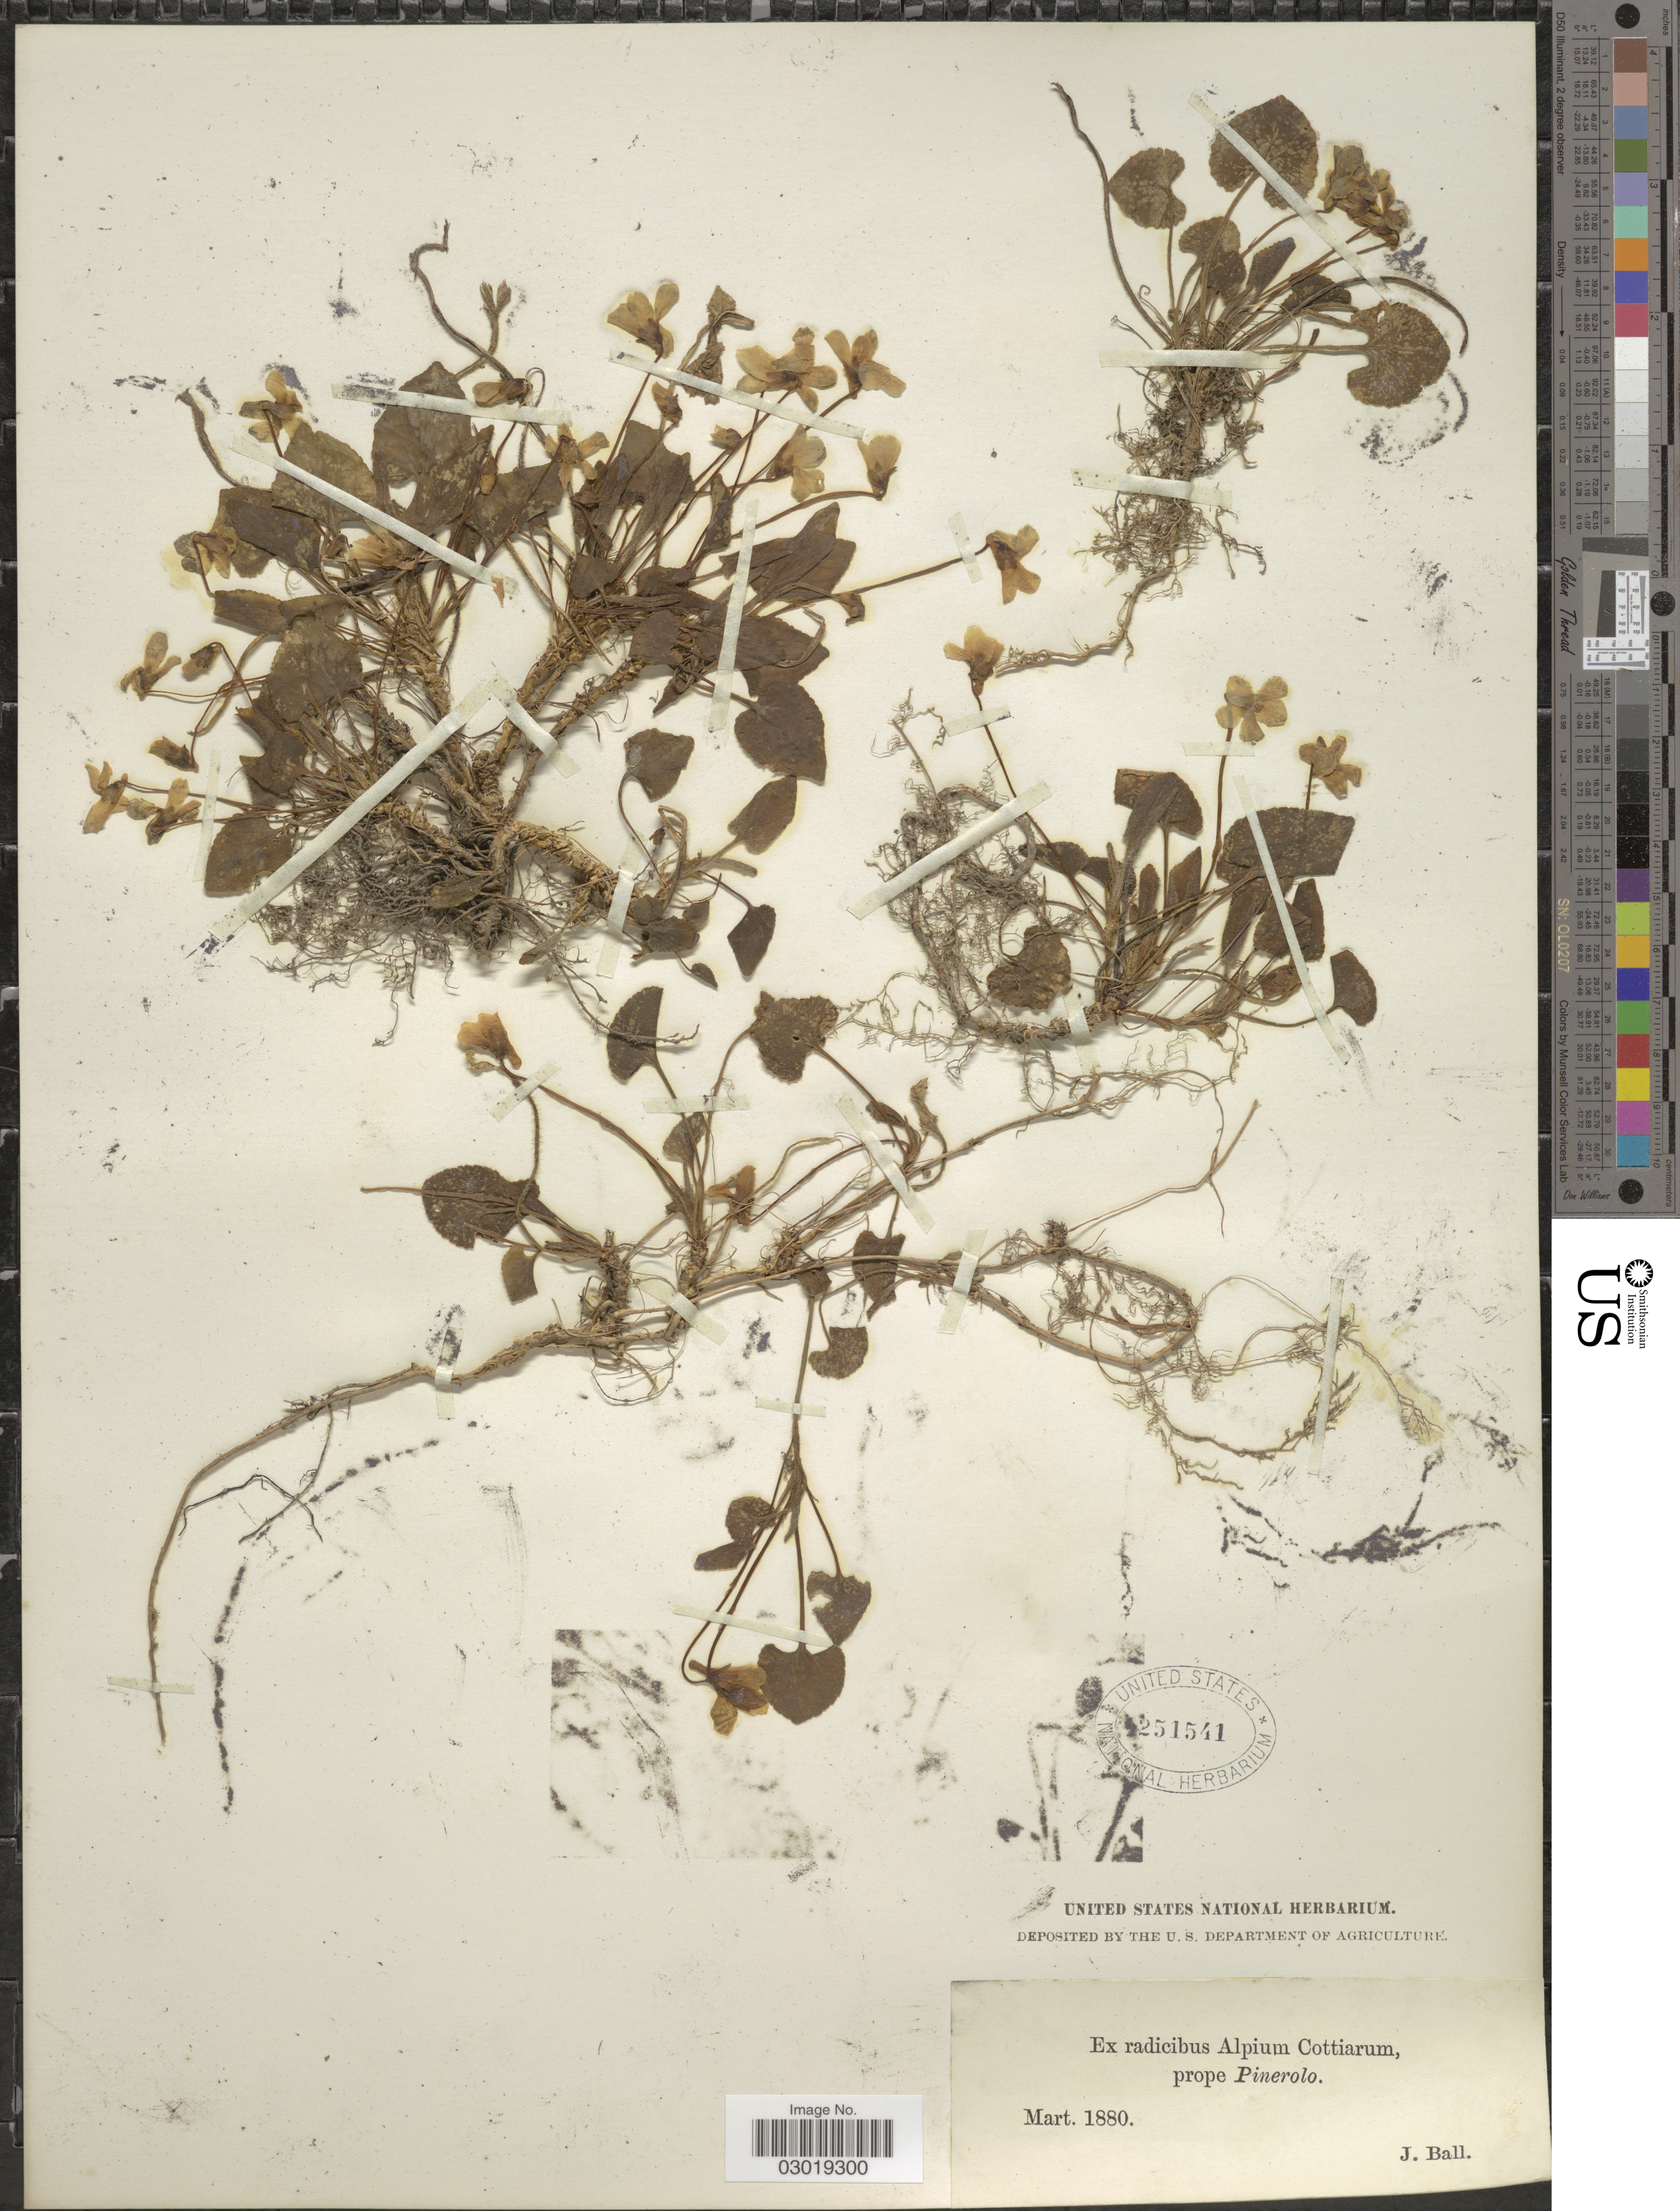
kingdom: Plantae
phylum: Tracheophyta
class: Magnoliopsida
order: Malpighiales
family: Violaceae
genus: Viola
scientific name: Viola sp.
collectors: J. Ball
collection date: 1880-03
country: Italy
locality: Ex radicibus Alpium Cottiarum, prope Pinerolo.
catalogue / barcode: US 251541